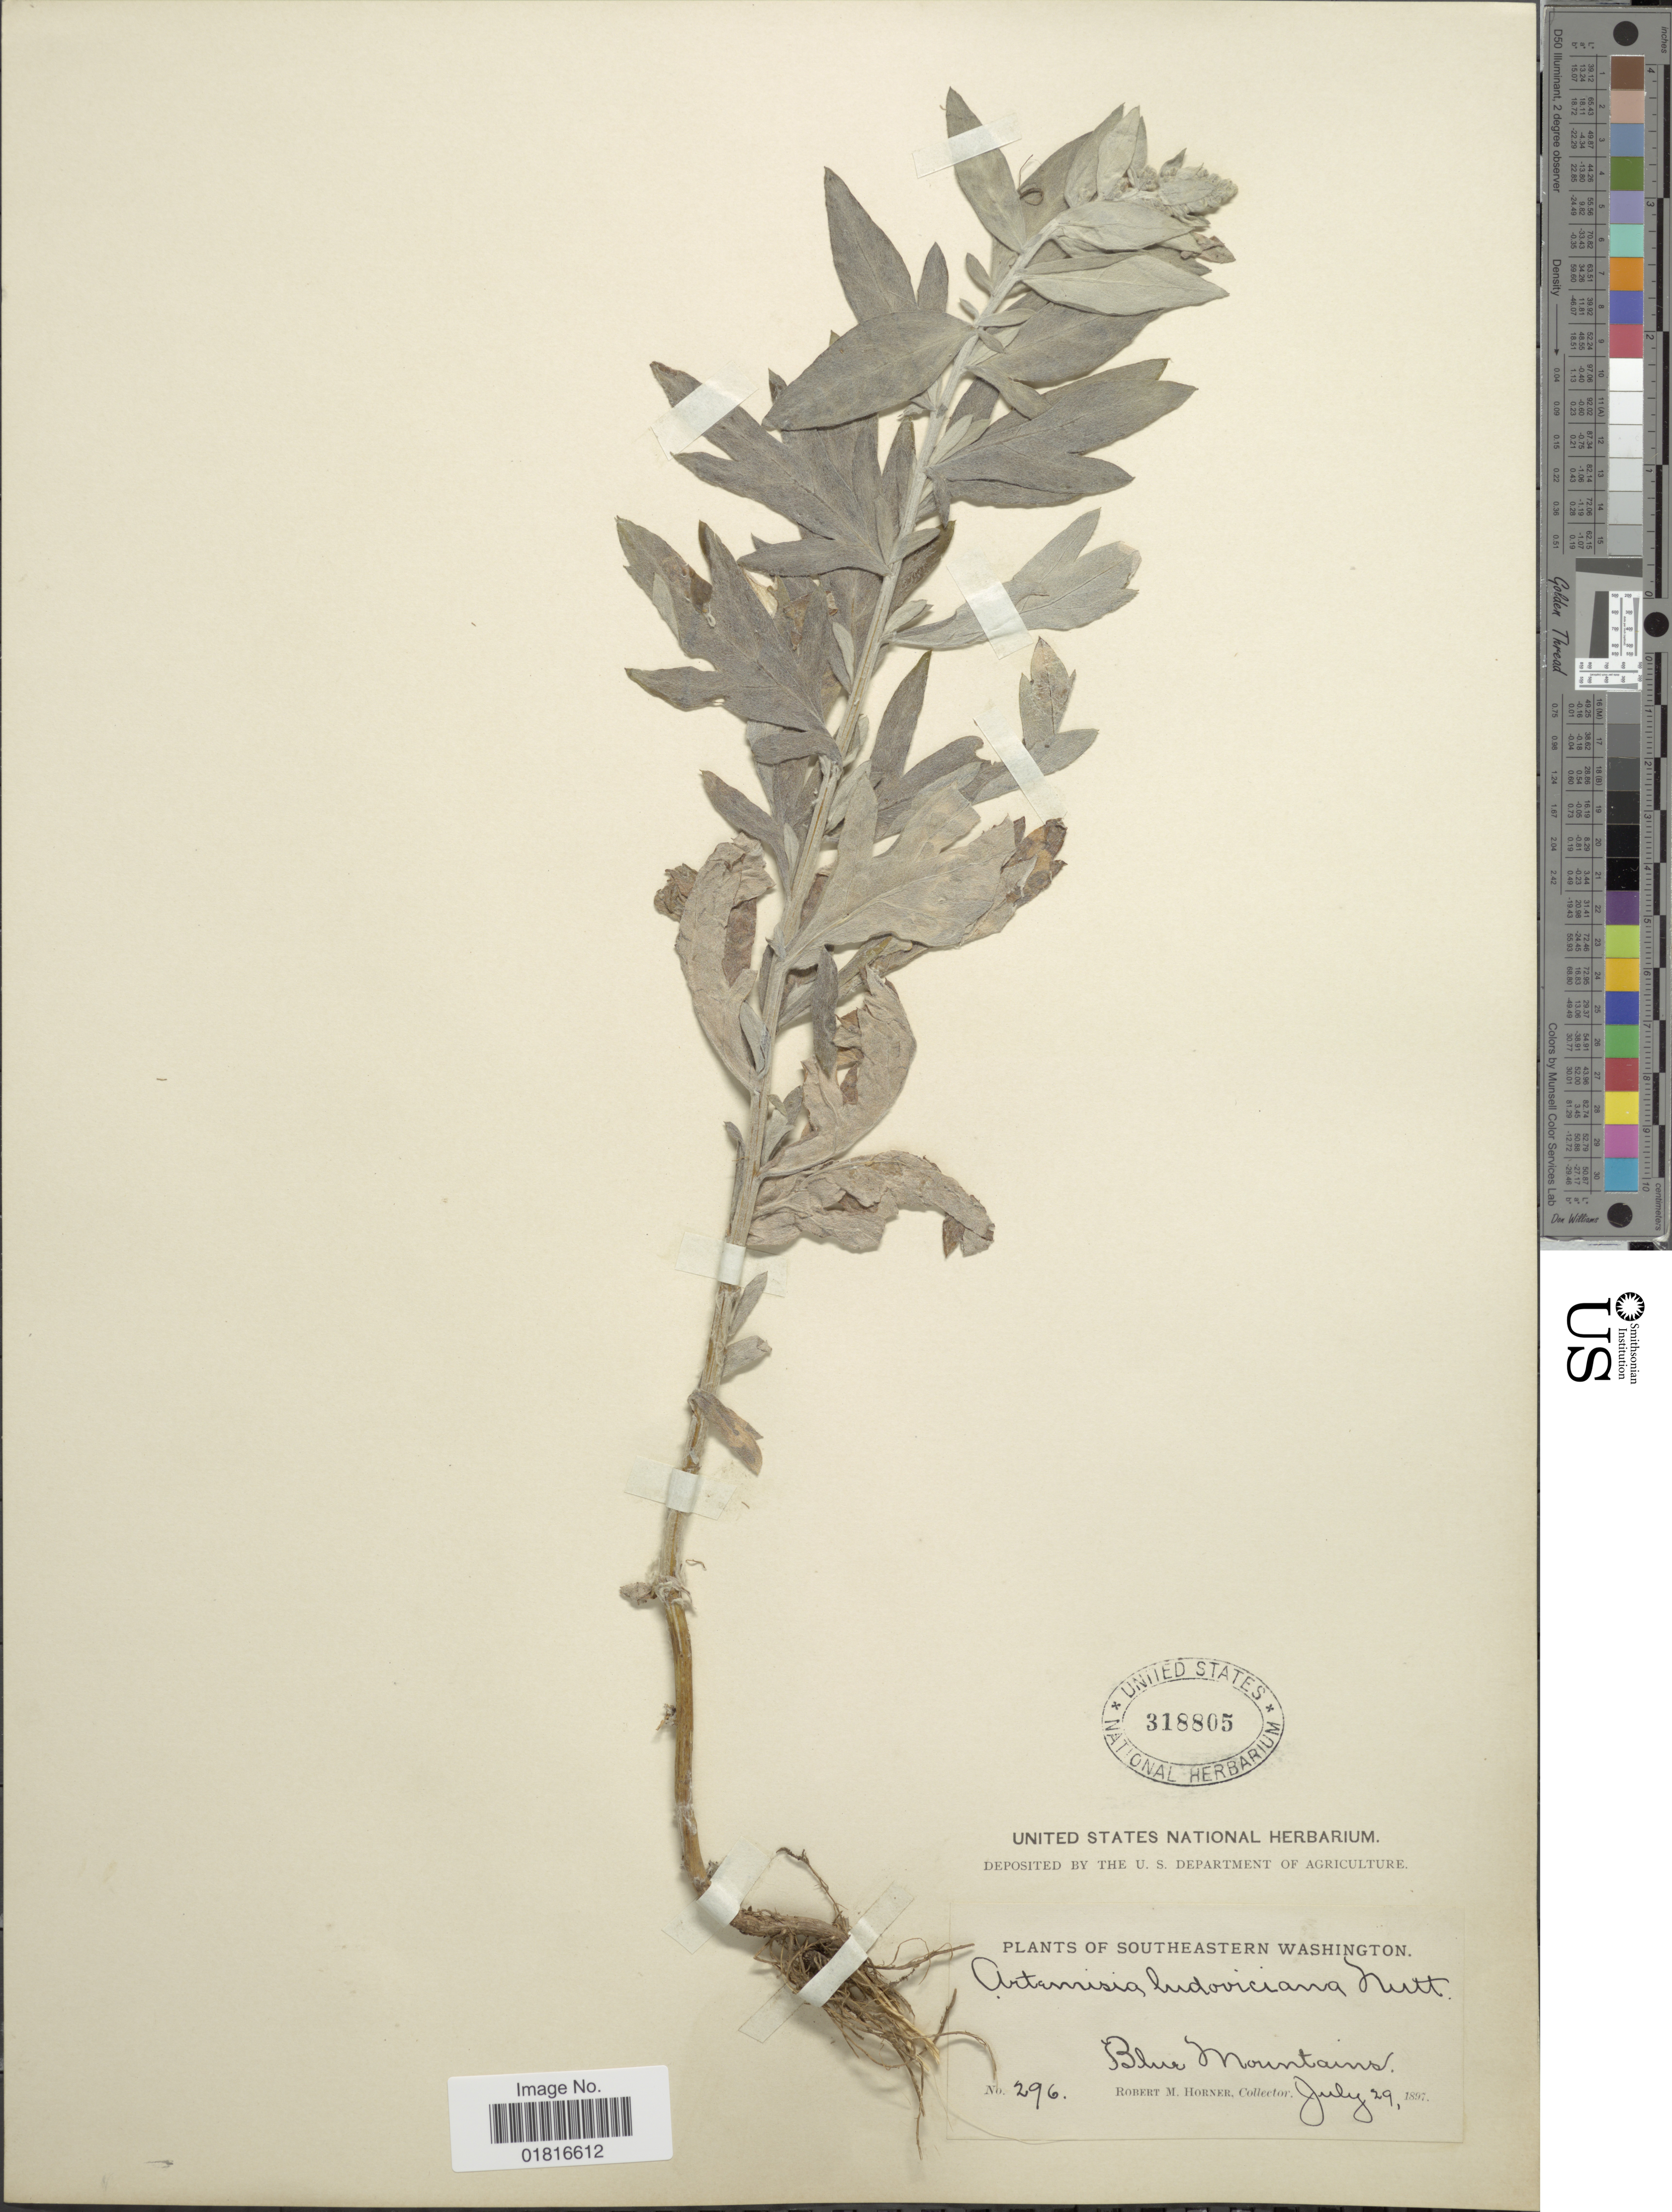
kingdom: Plantae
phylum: Tracheophyta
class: Magnoliopsida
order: Asterales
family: Asteraceae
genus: Artemisia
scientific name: Artemisia platyphylla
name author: Rydb.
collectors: R. Horner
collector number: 296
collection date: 1897-07-29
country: United States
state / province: Washington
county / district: Clallam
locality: Southeastern Washington, Blue Mountains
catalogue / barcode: US 318805